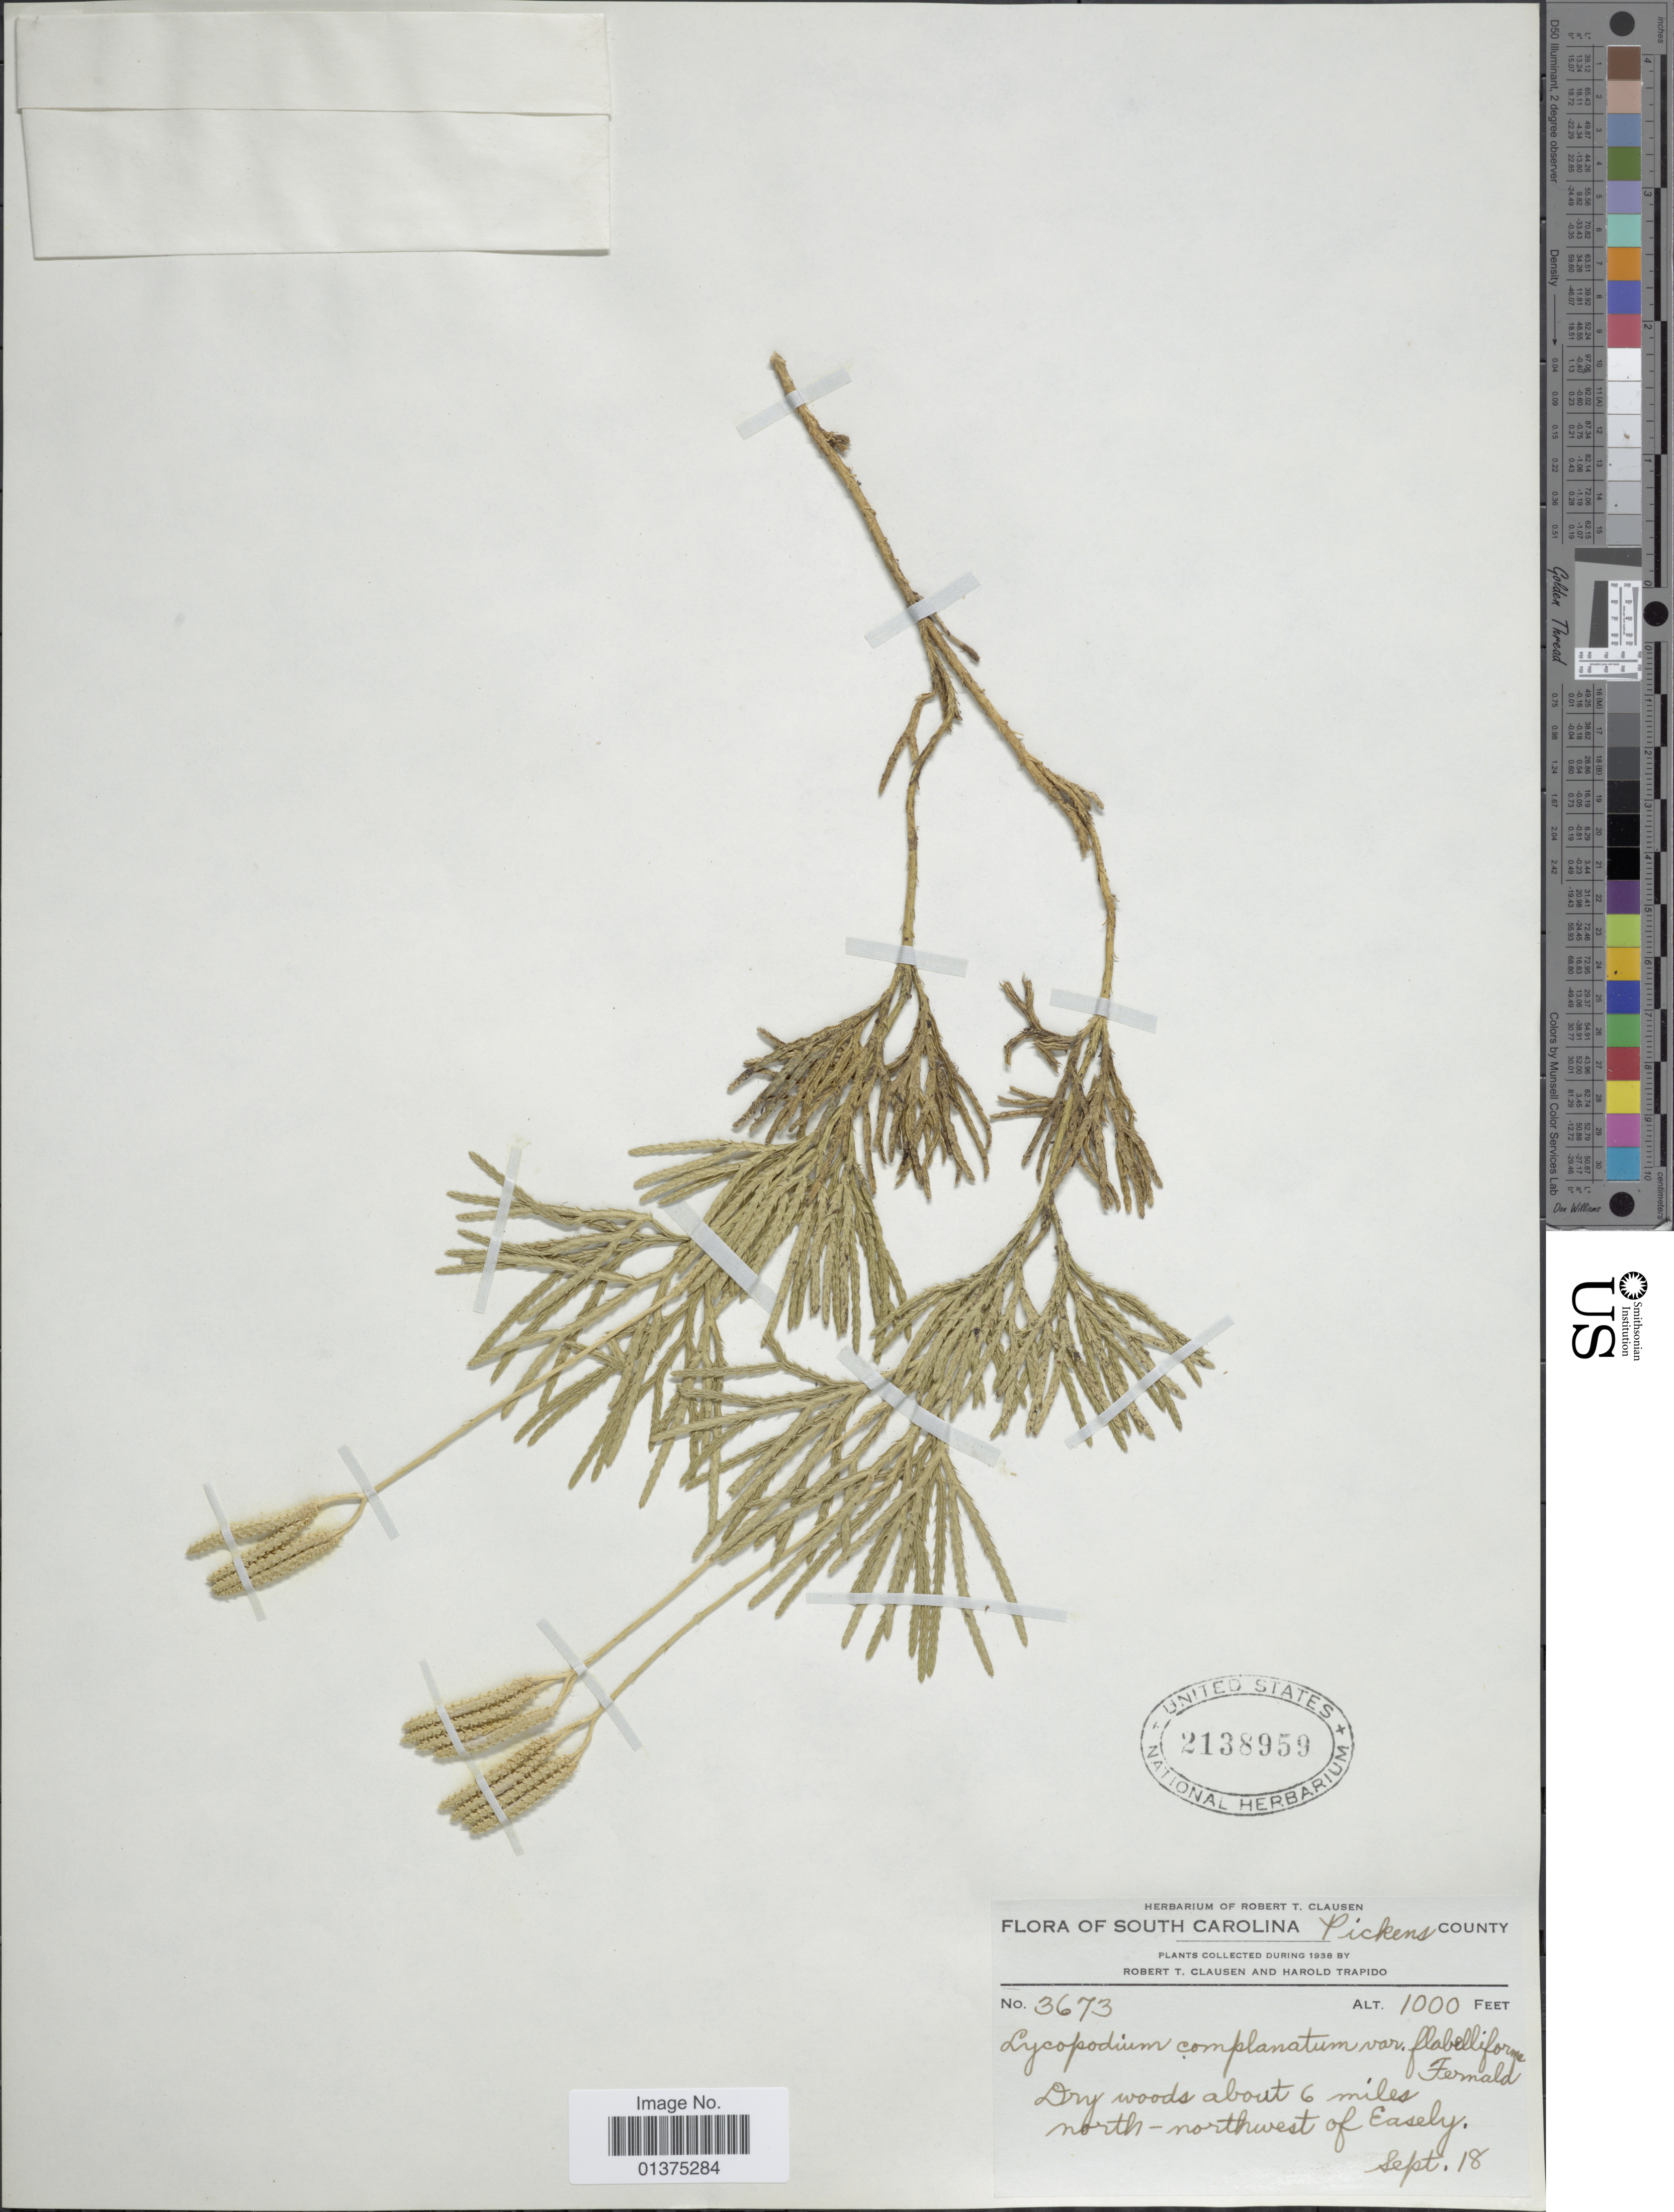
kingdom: Plantae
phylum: Tracheophyta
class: Lycopodiopsida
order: Lycopodiales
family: Lycopodiaceae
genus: Diphasiastrum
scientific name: Diphasiastrum digitatum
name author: (Dill. ex A. Braun) Holub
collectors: R. T. Clausen & H. Trapido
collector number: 3673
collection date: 1938-09-18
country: United States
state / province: South Carolina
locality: Pickens County, dry woods about 6 miles north-northwest of Easely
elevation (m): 305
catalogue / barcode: US 2138959